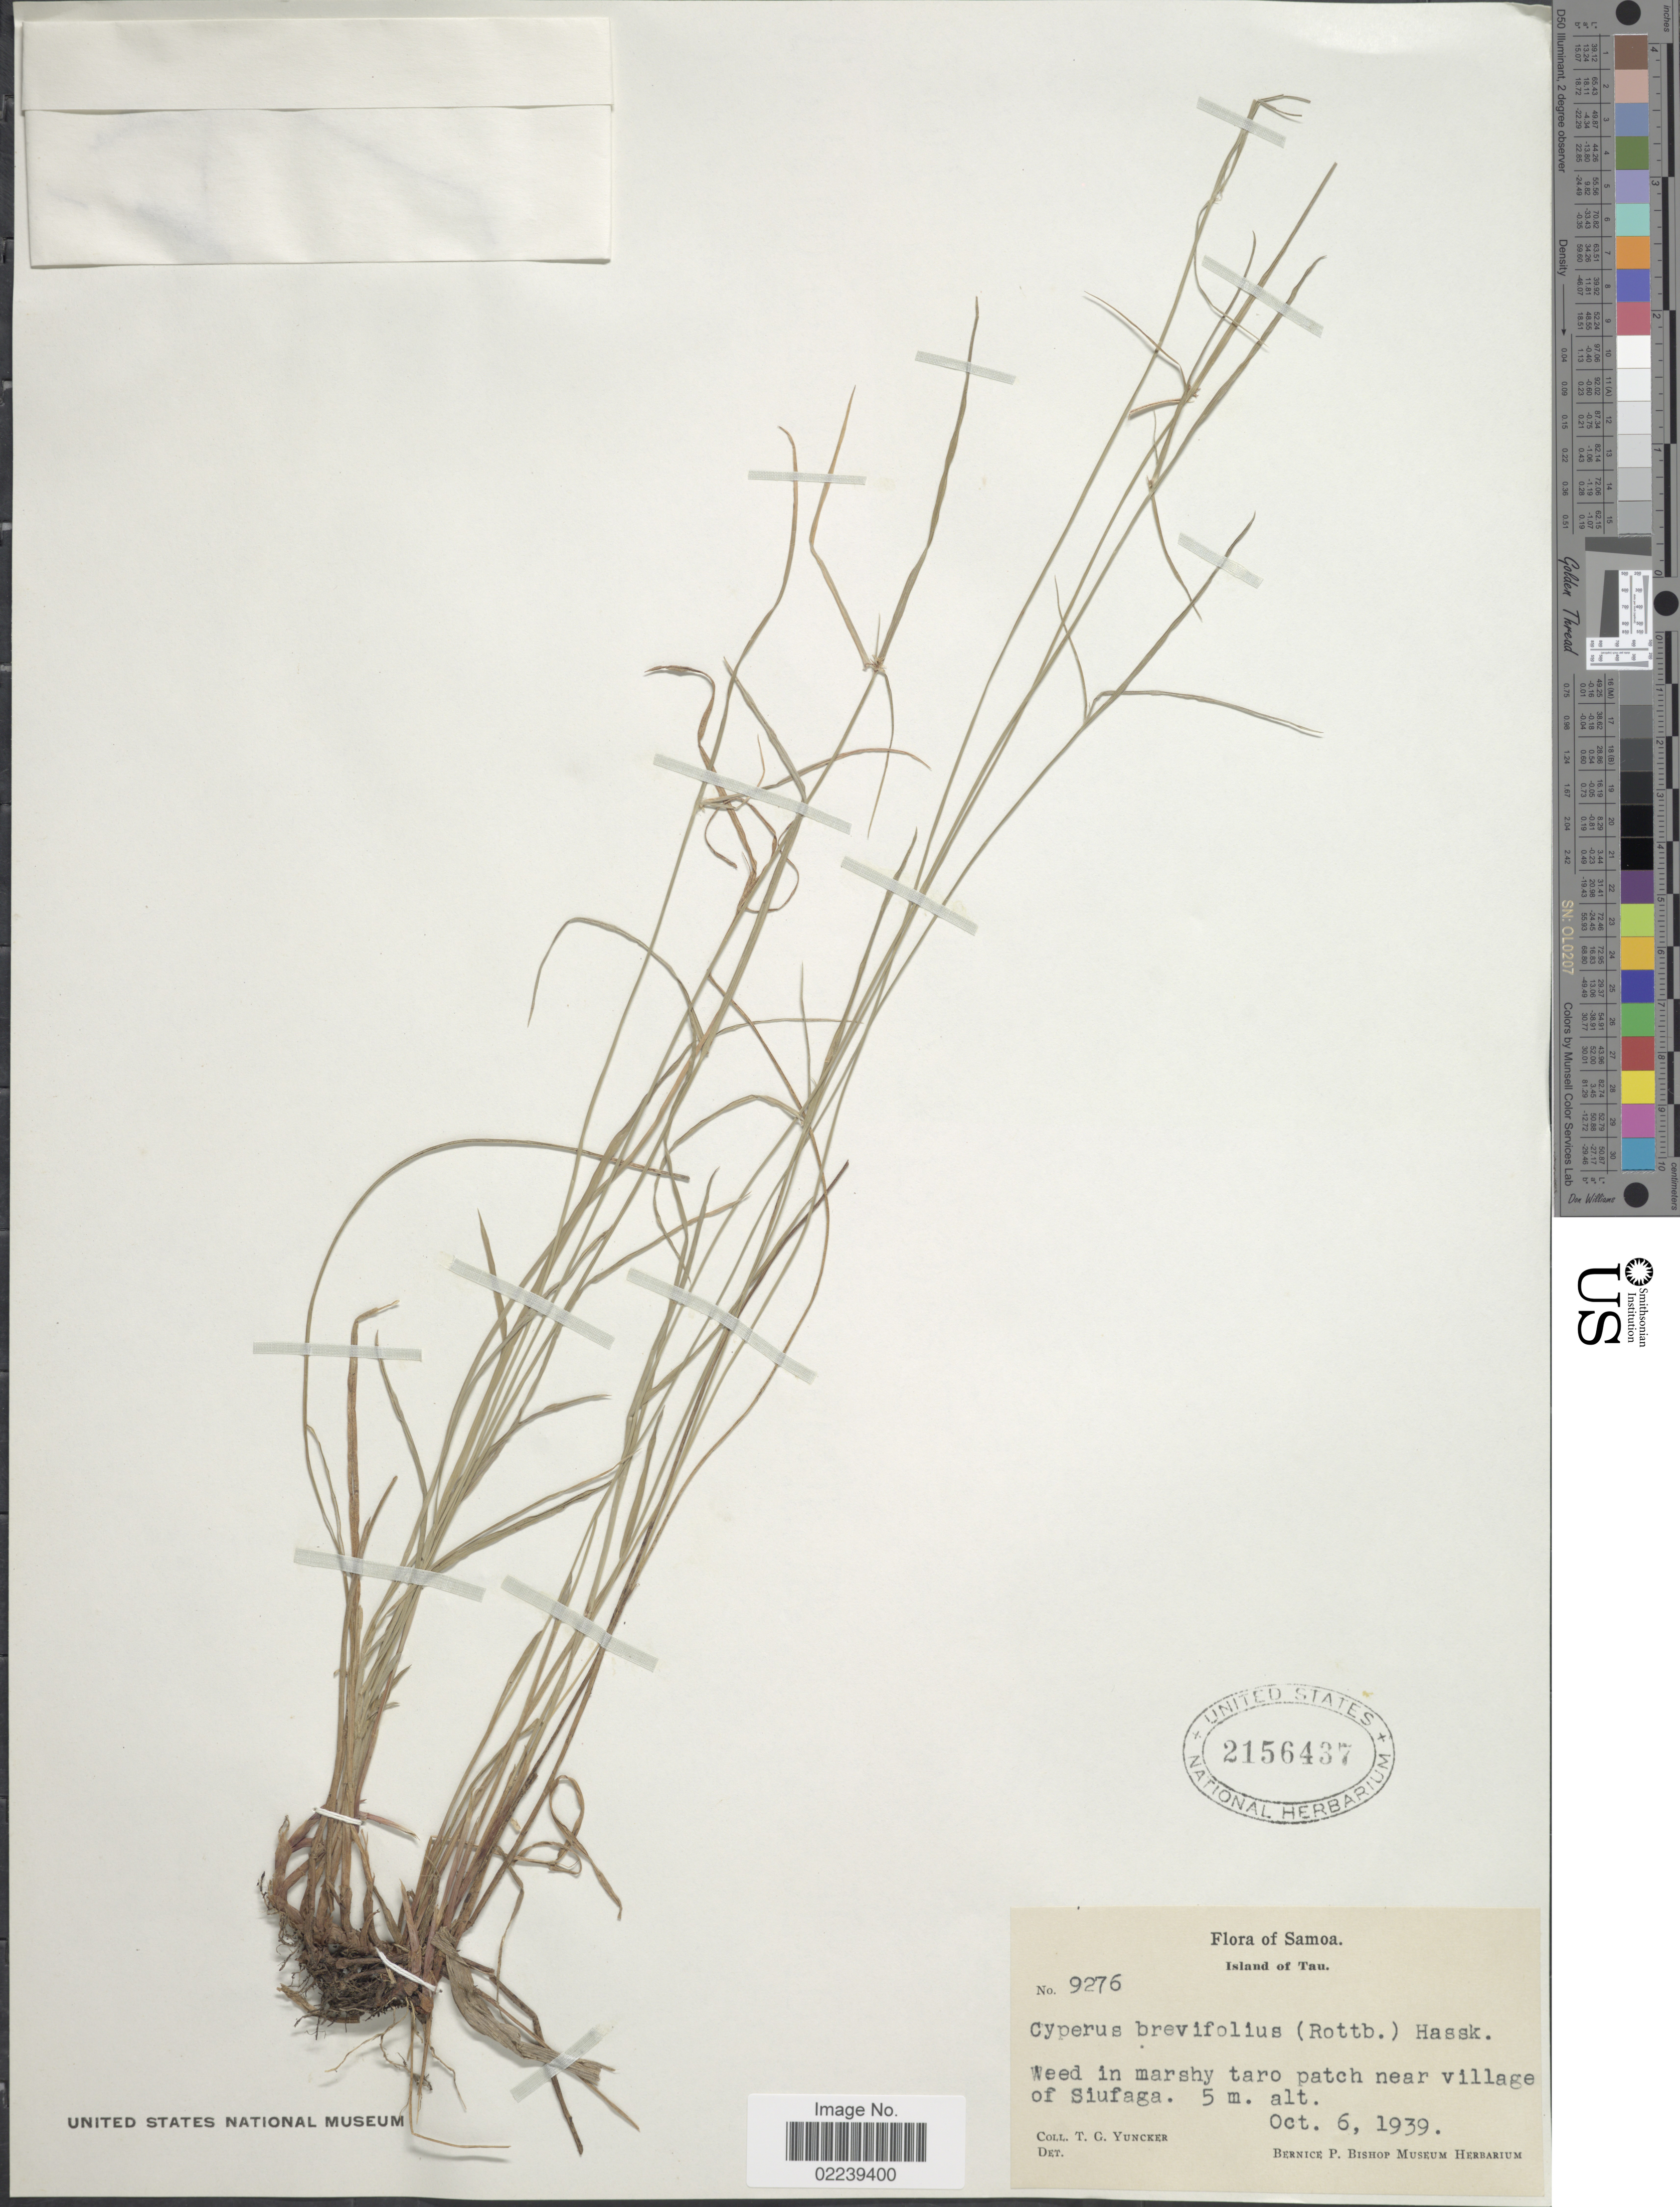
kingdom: Plantae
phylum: Tracheophyta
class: Liliopsida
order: Poales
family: Cyperaceae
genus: Cyperus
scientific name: Cyperus brevifolius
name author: (Rottb.) Hassk.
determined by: Strong, M. T., (US), Smithsonian Institution - National Museum of Natural History (UNITED STATES)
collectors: T. G. Yuncker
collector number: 9276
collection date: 1939-10-06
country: American Samoa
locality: Samoa, Island of Tau, Weed in marshy taro patch near village of Siufaga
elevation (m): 5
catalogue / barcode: US 2156437